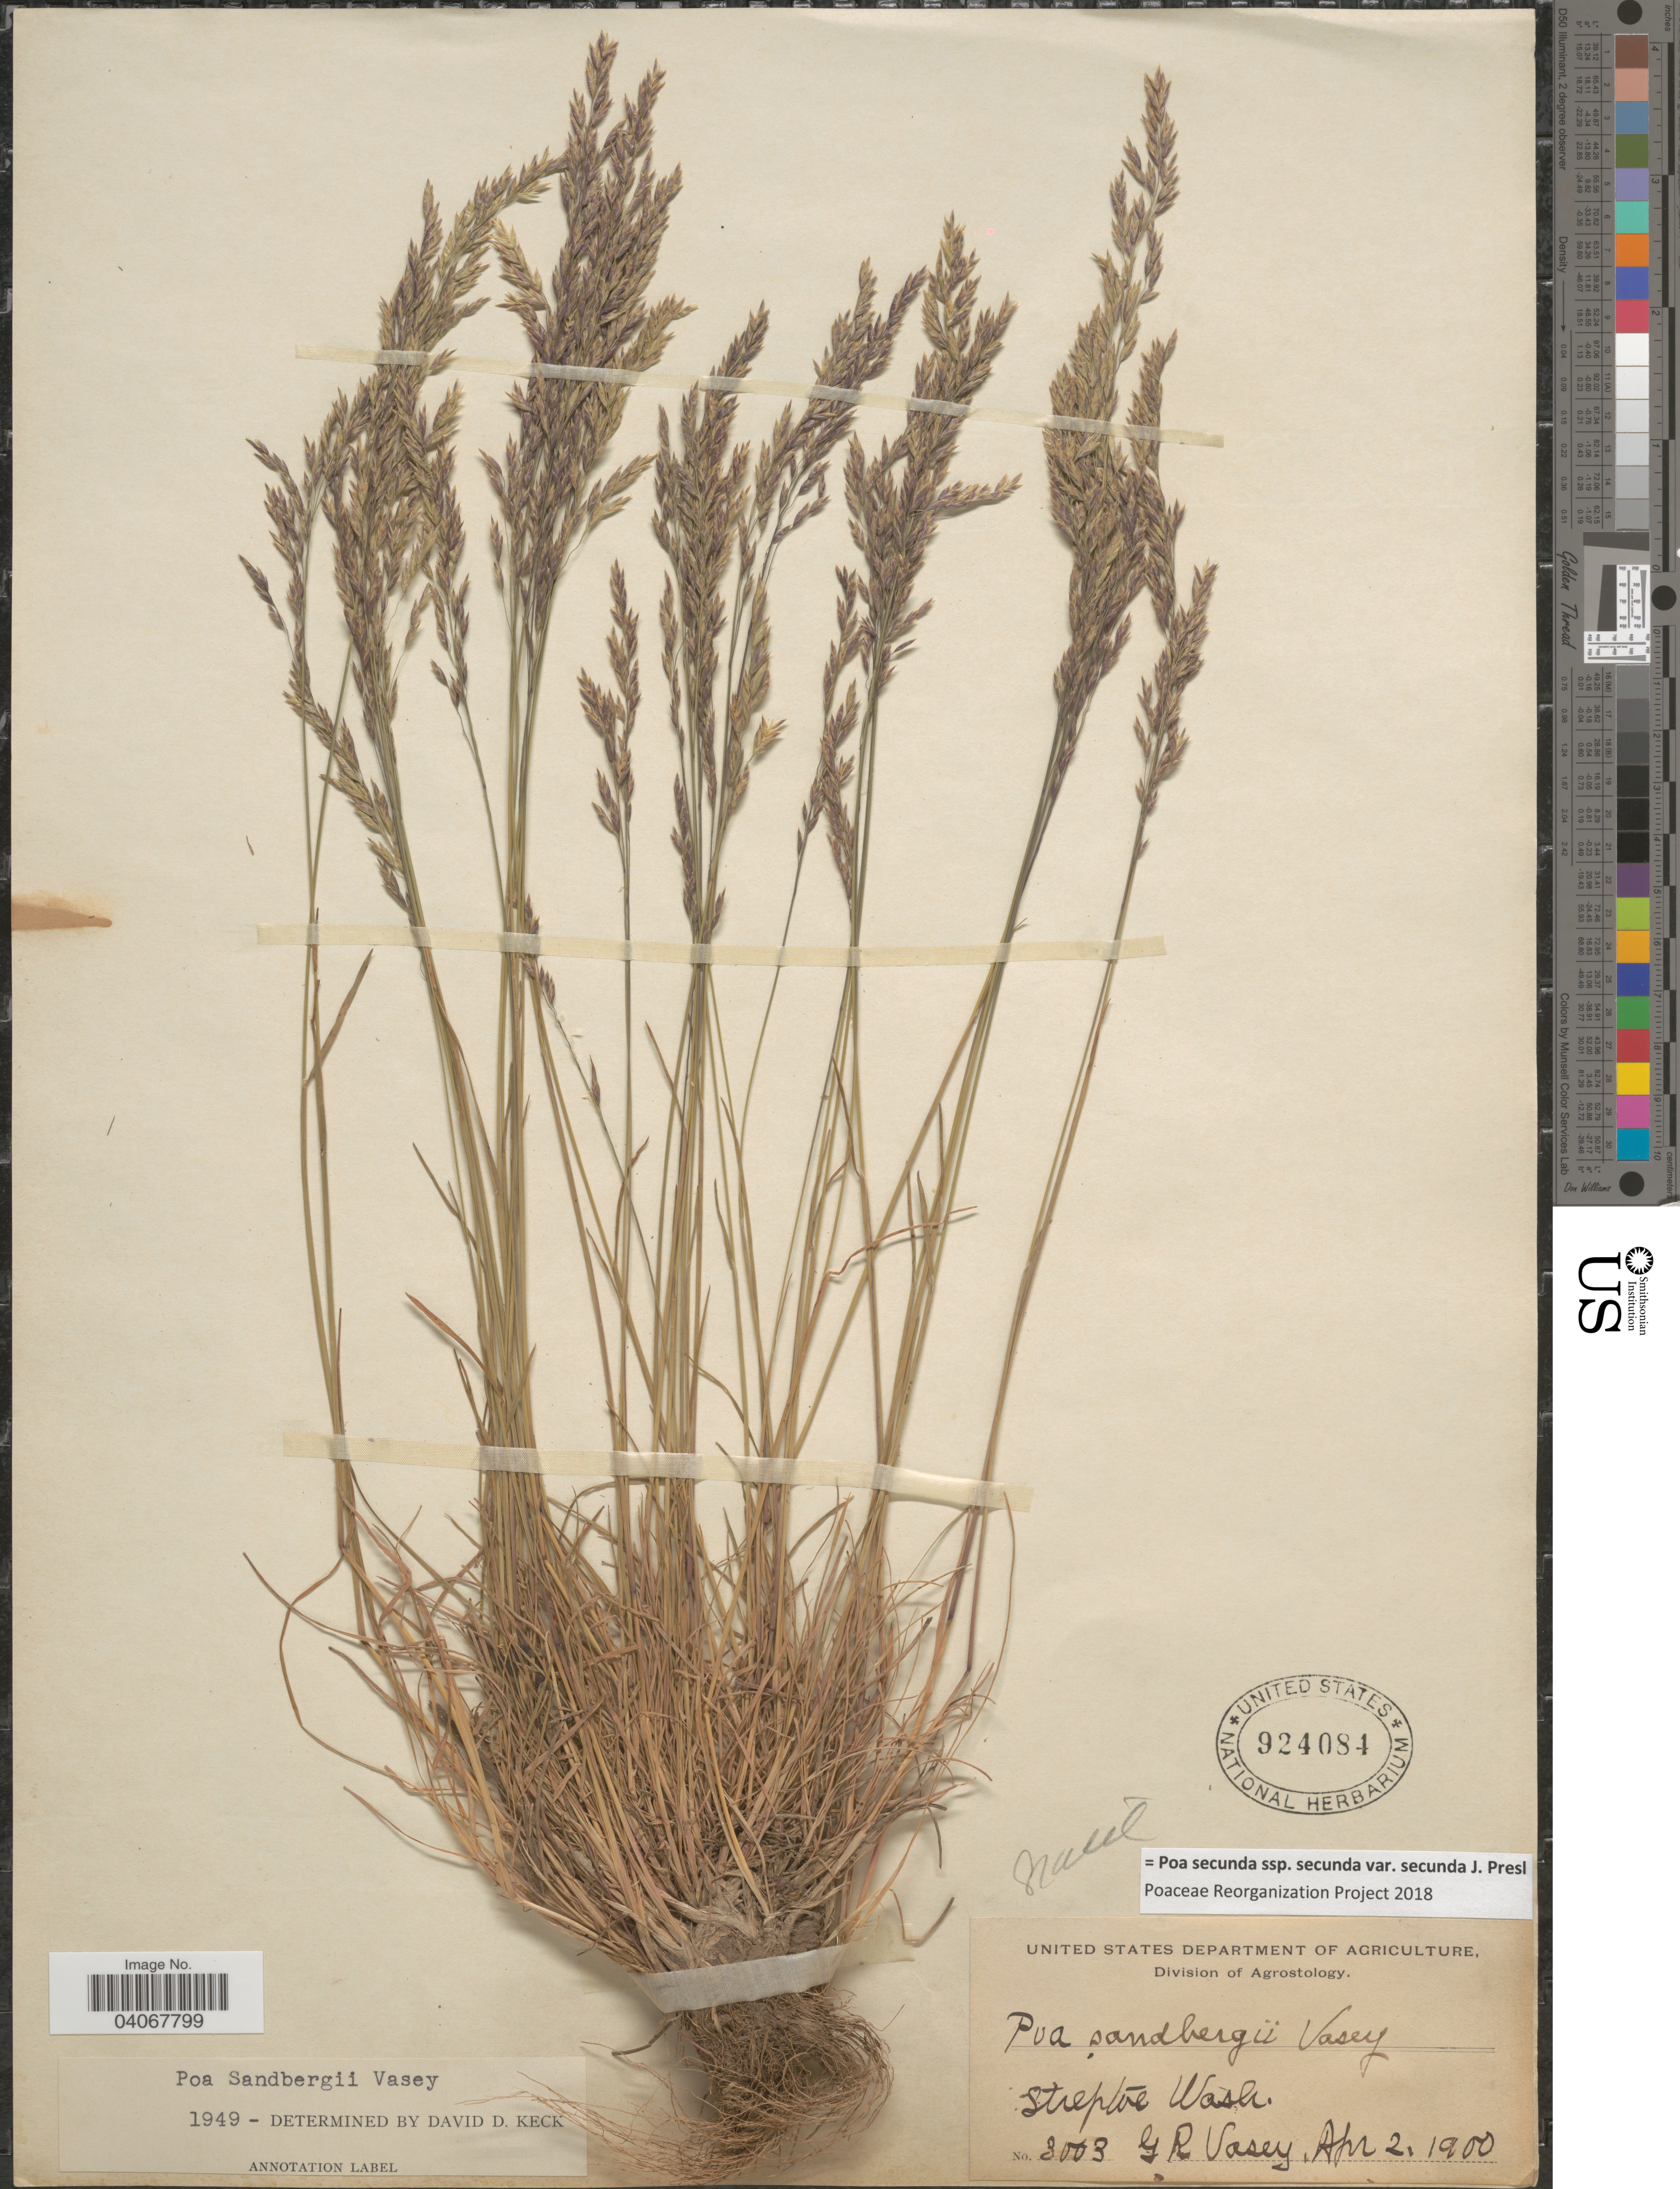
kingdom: Plantae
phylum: Tracheophyta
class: Liliopsida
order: Poales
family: Poaceae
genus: Poa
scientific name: Poa secunda subsp. secunda var. secunda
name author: J. Presl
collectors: G. R. Vasey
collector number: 3003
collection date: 1900-04-02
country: United States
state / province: Washington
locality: Steptoe.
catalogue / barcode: US 924084